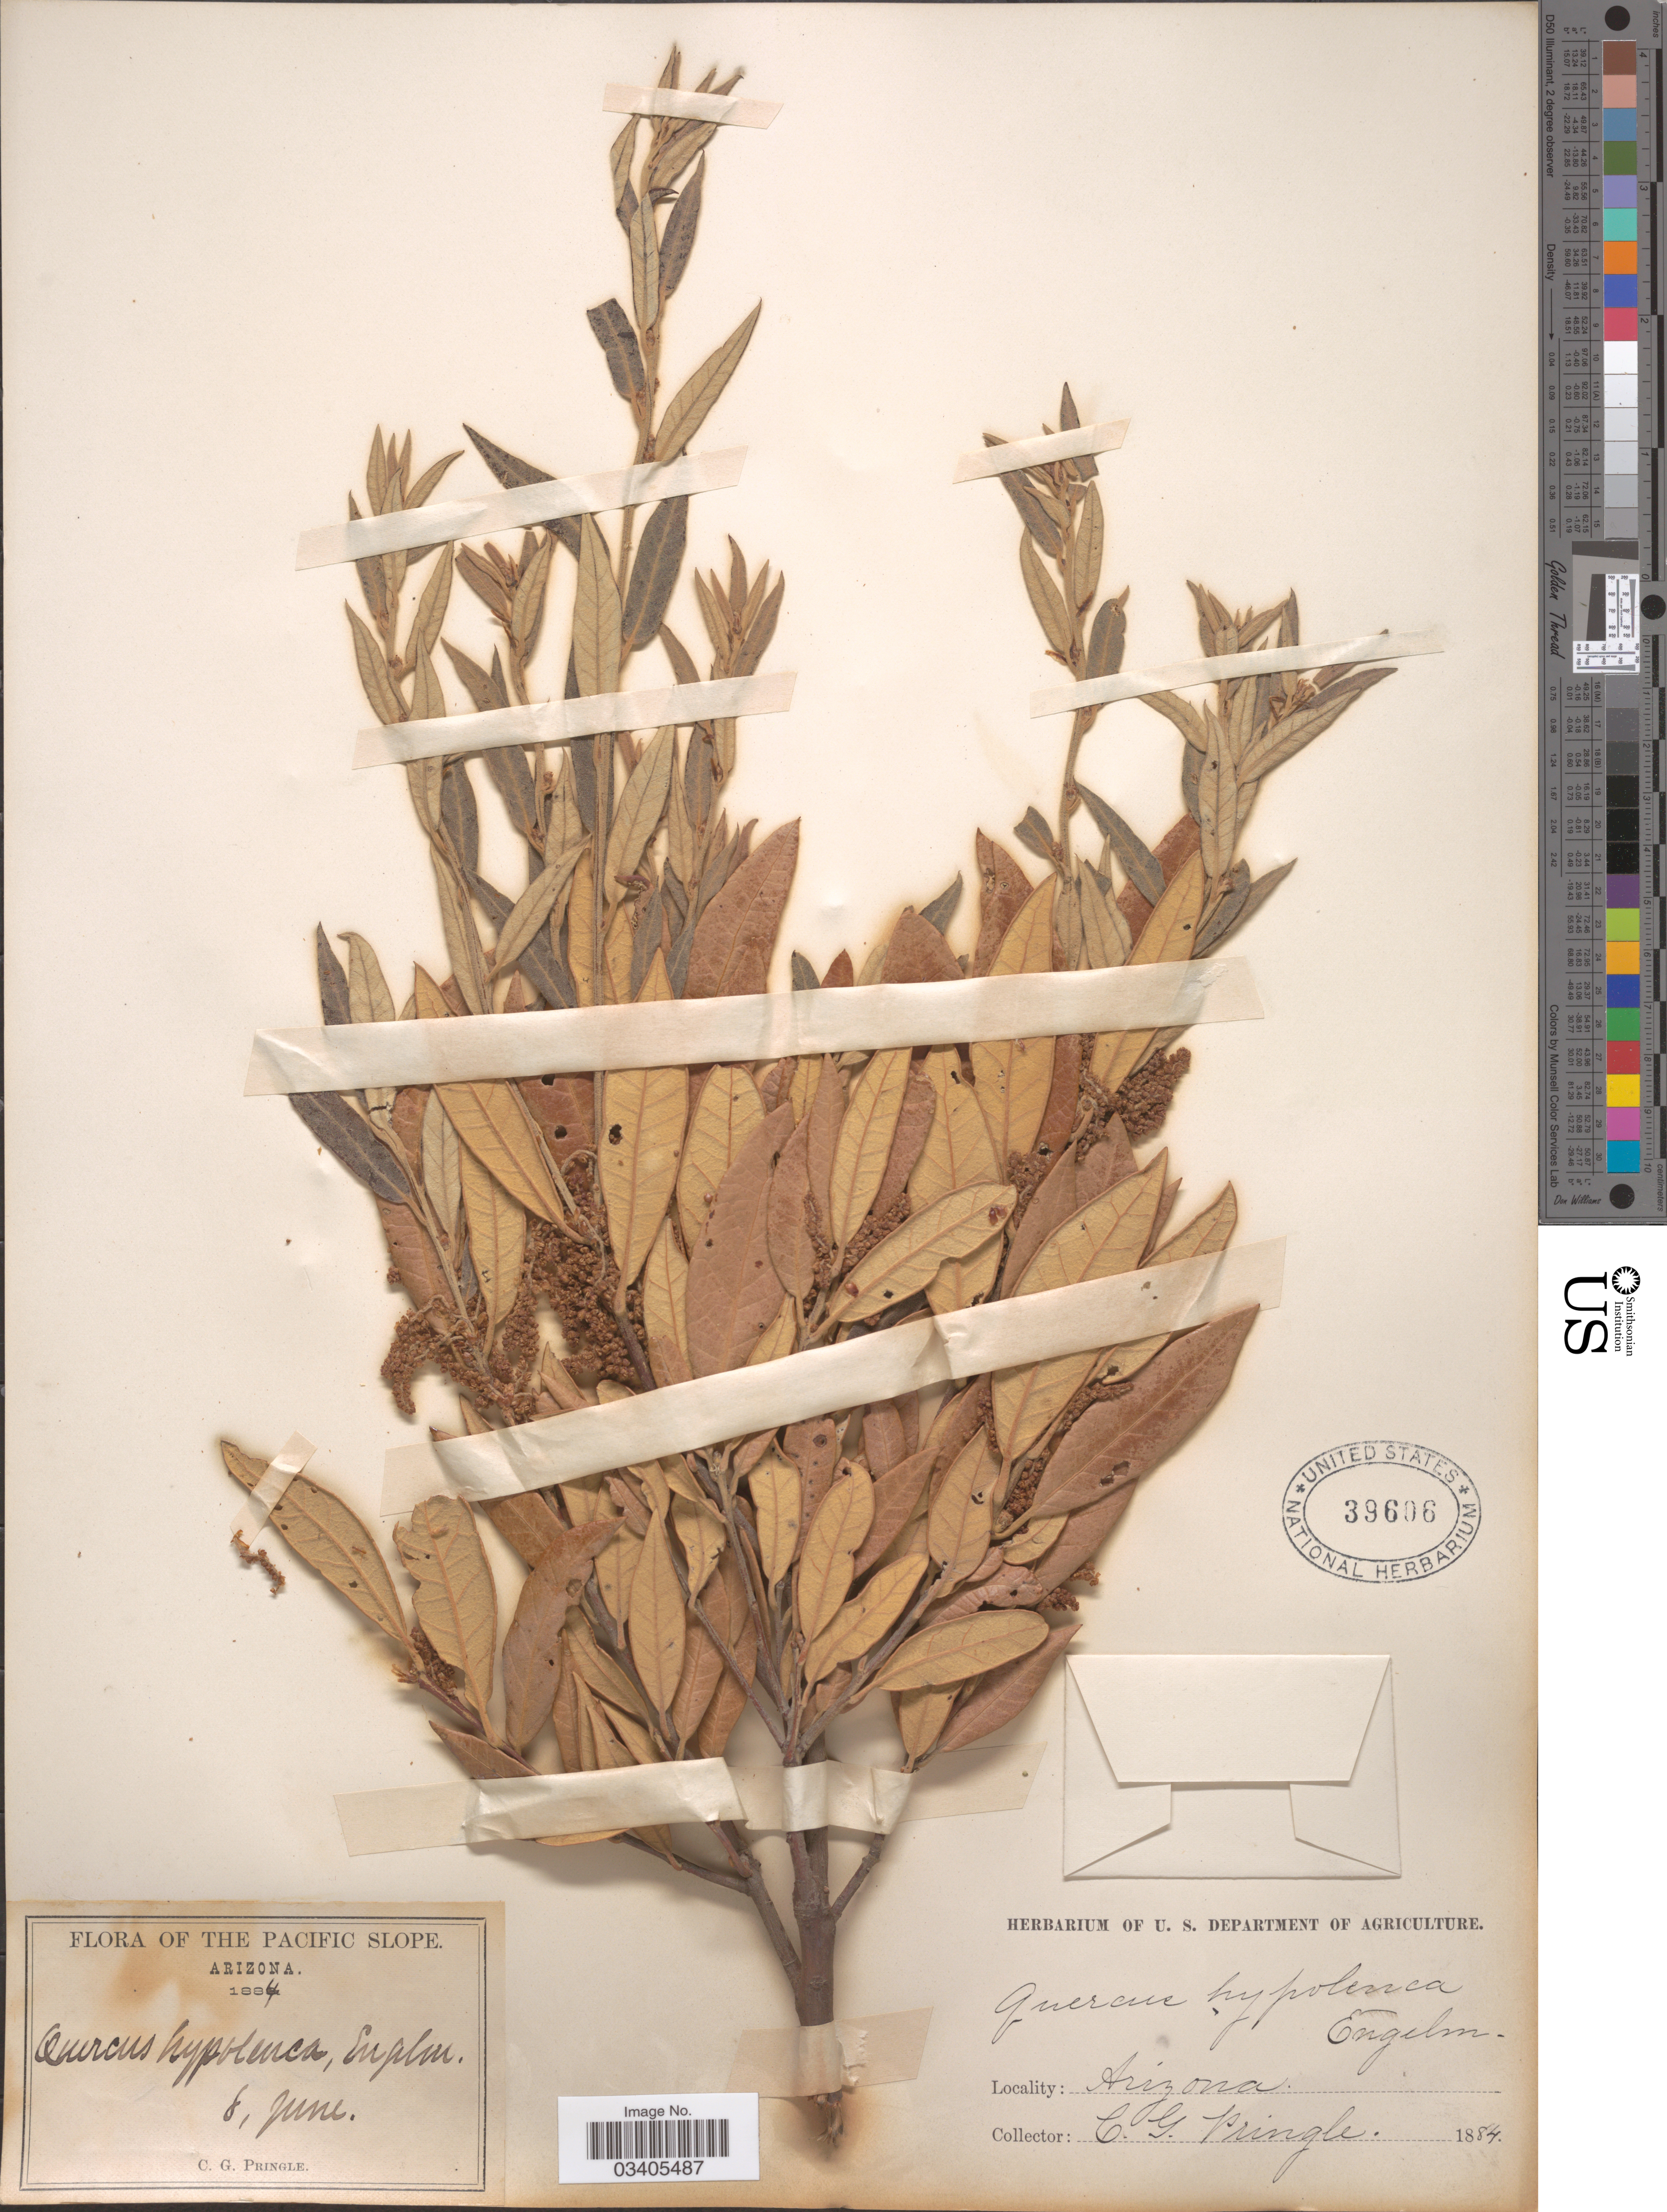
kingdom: Plantae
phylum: Tracheophyta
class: Magnoliopsida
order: Fagales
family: Fagaceae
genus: Quercus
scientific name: Quercus hypoleucoides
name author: A. Camus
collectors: C. G. Pringle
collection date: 1884-06-08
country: United States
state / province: Arizona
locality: The Pacific Slope.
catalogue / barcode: US 39606